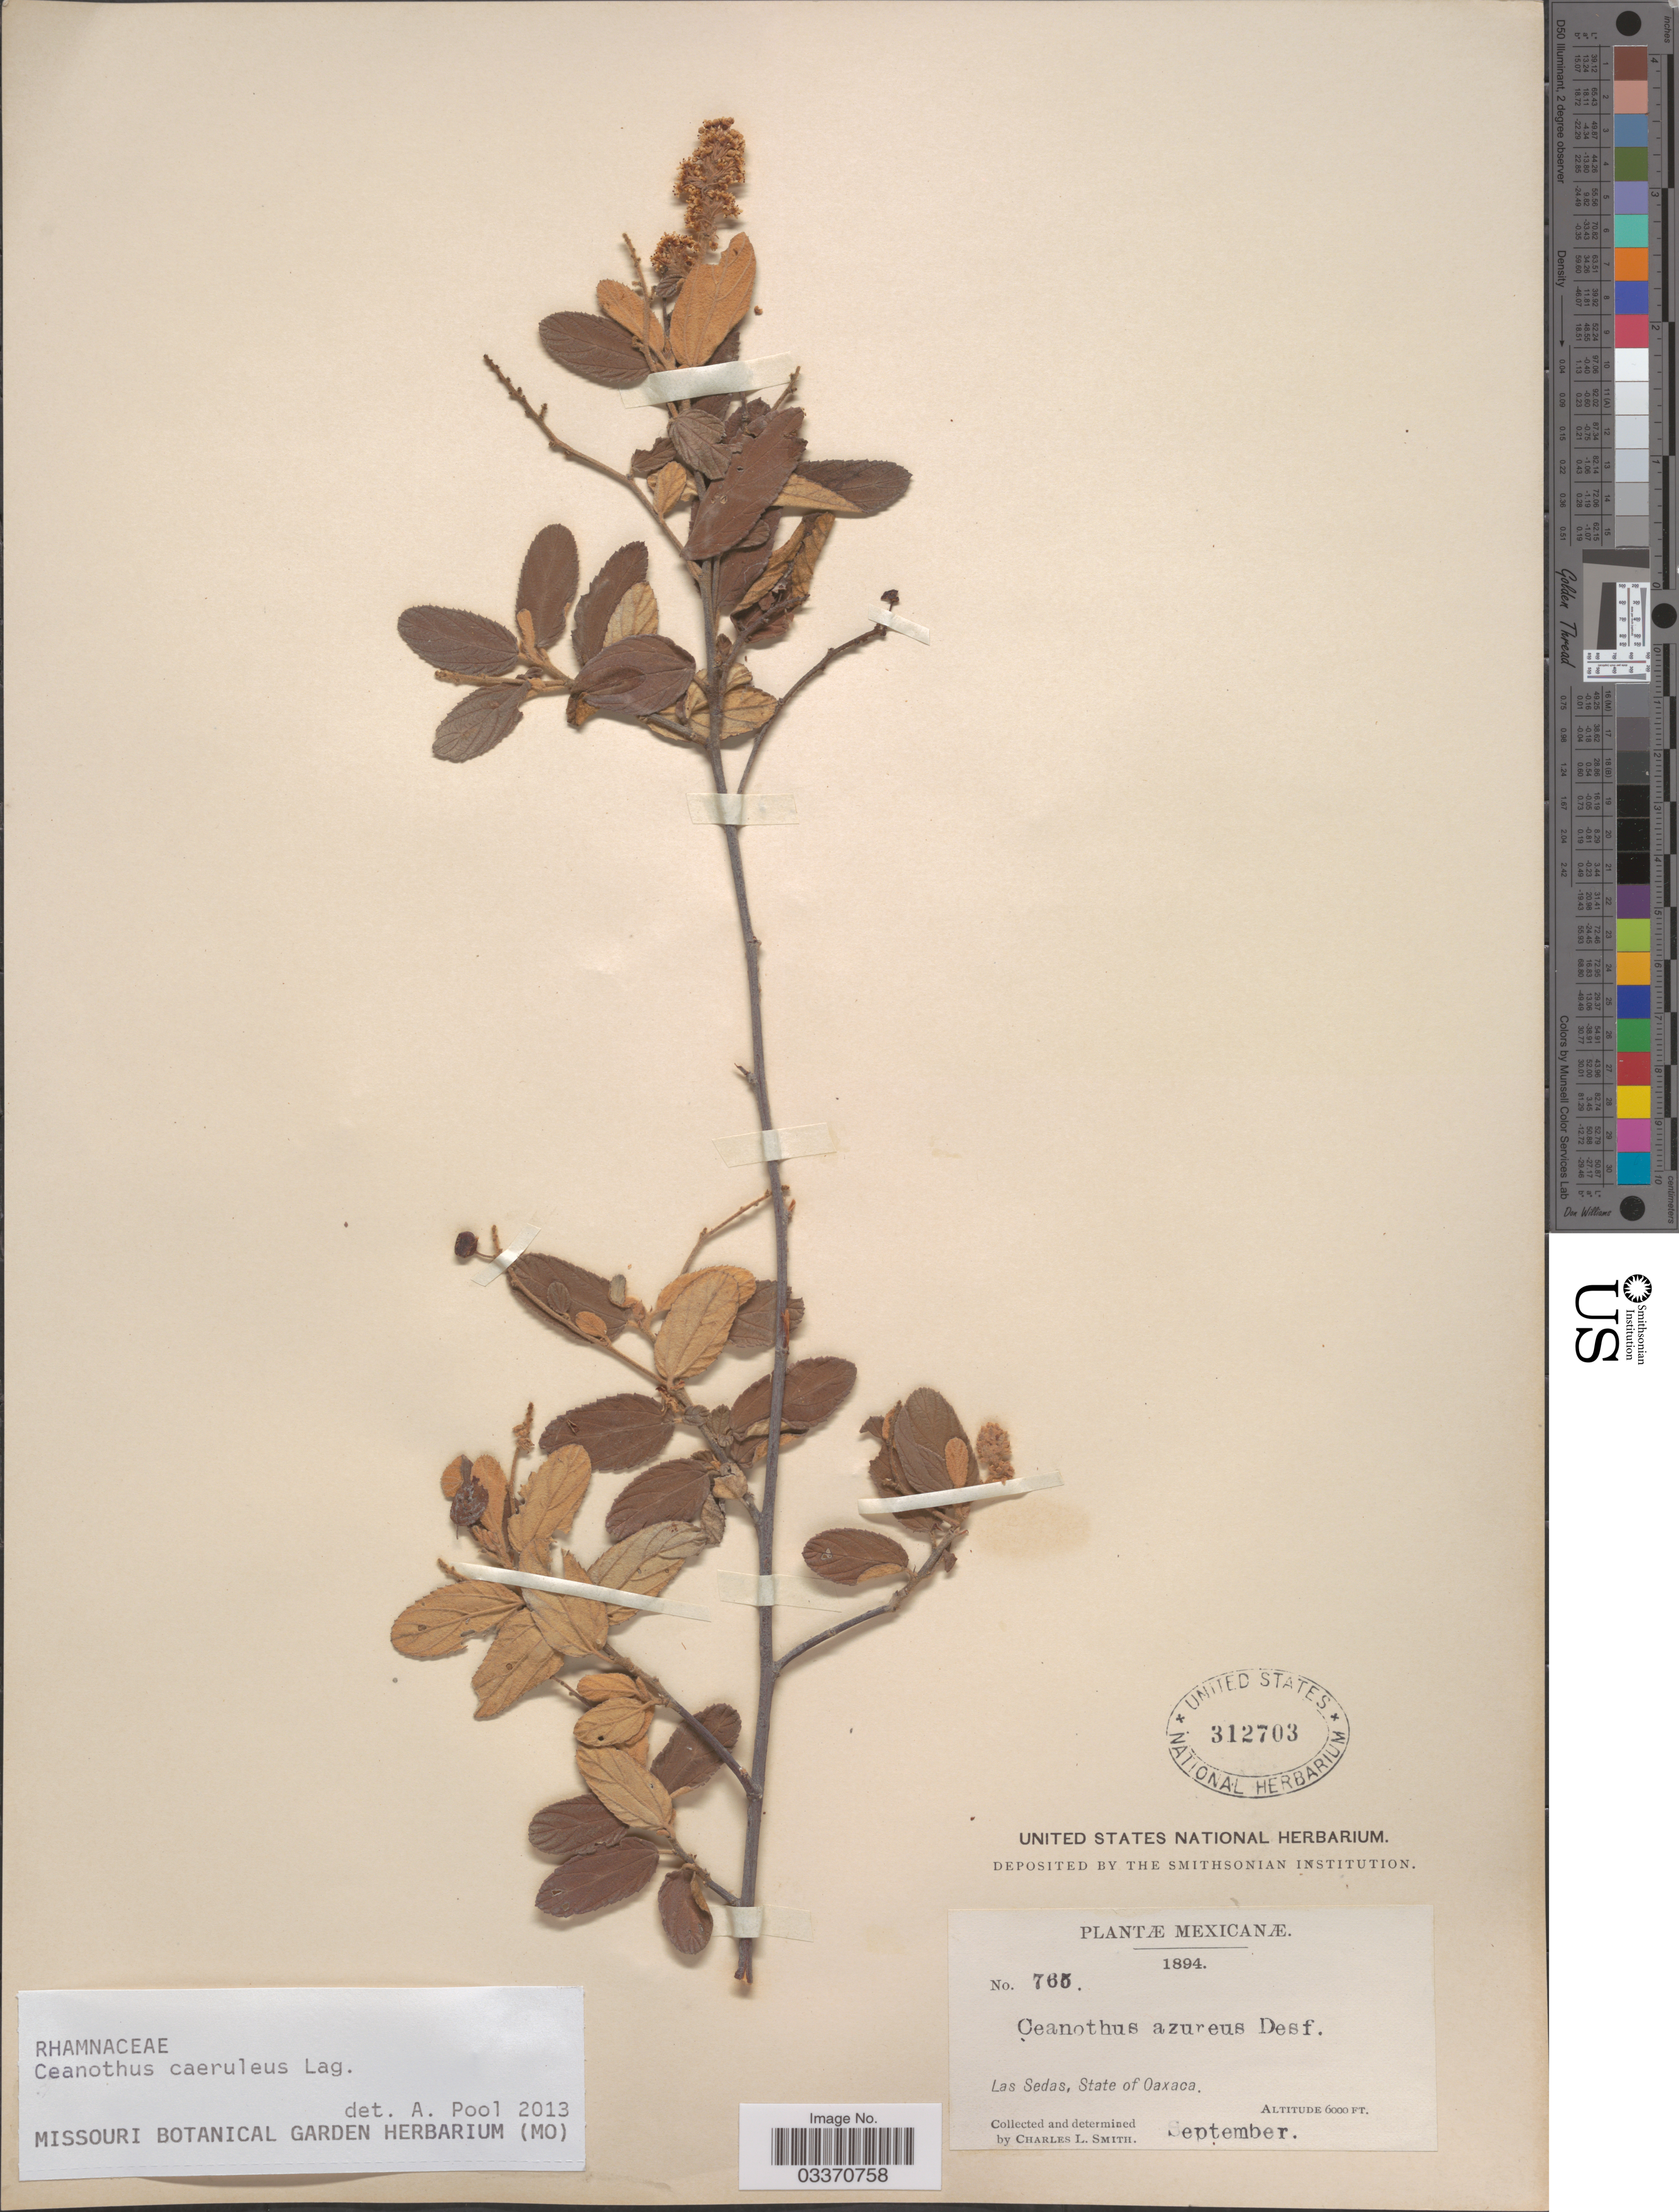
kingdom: Plantae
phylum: Tracheophyta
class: Magnoliopsida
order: Rosales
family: Rhamnaceae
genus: Ceanothus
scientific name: Ceanothus caeruleus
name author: Lag.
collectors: C. L. Smith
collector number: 765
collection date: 1894-09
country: Mexico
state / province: Oaxaca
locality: Las Sedas.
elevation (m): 1829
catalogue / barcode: US 312703